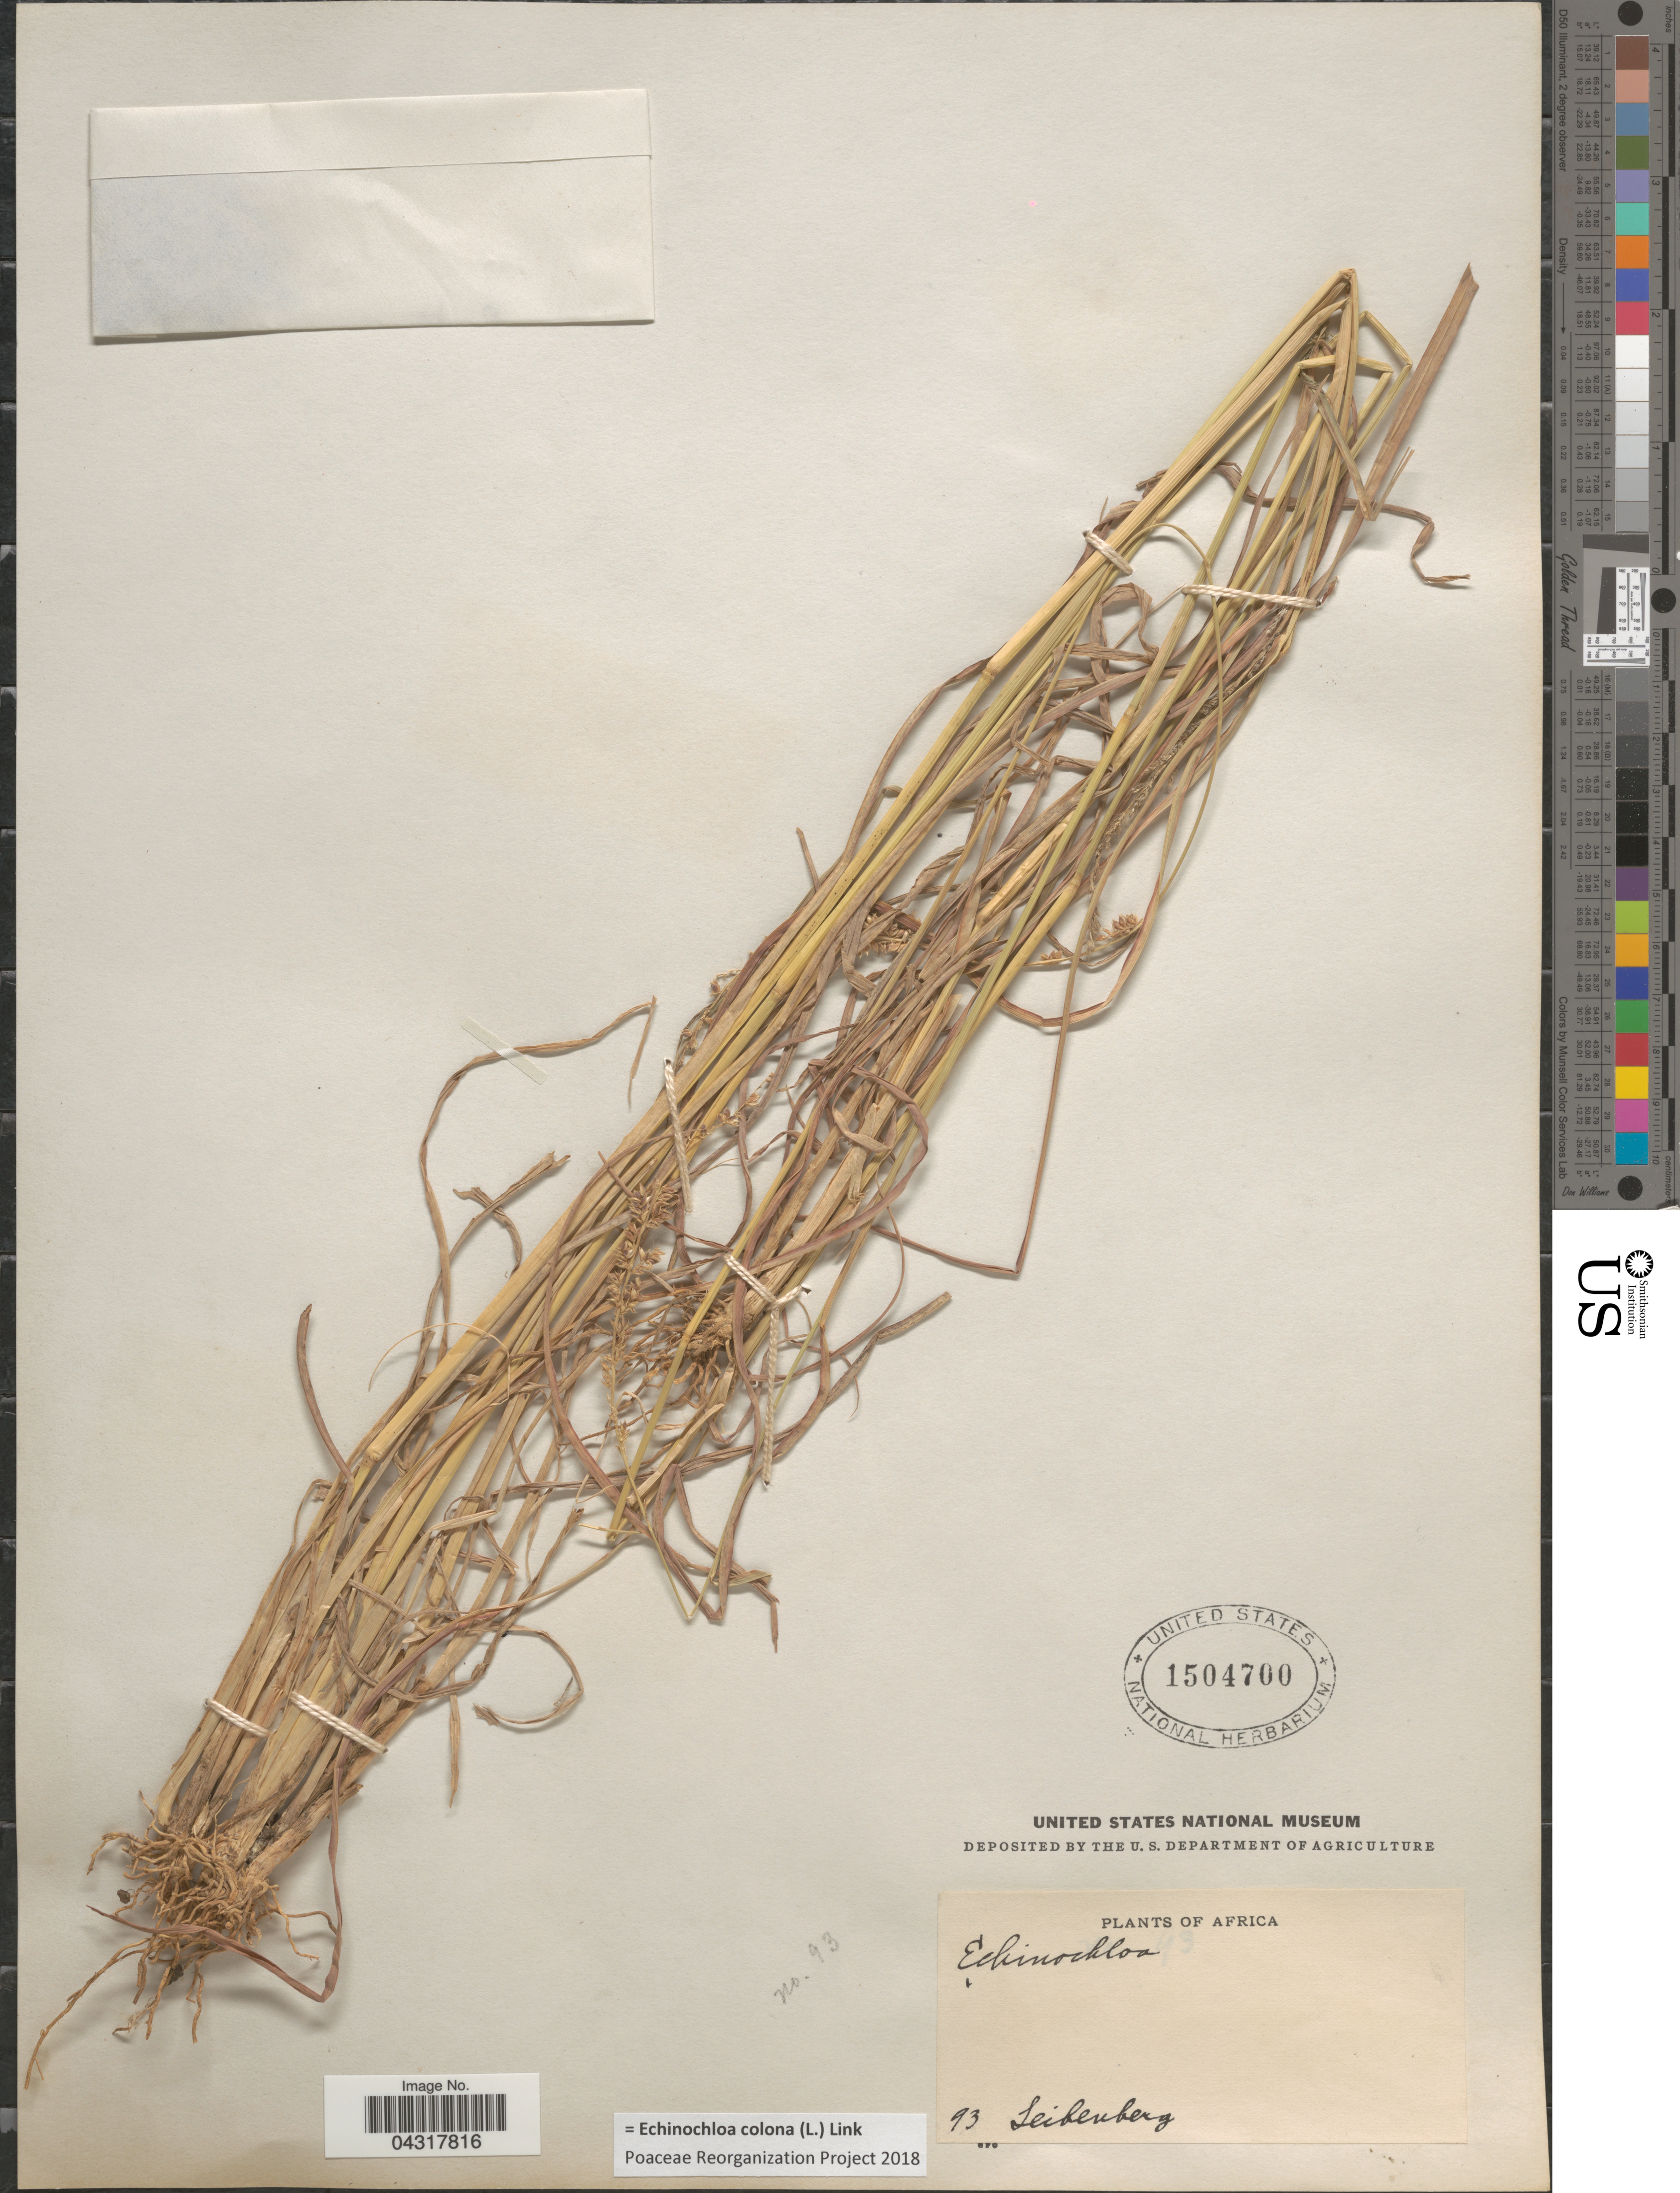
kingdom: Plantae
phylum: Tracheophyta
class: Liliopsida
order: Poales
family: Poaceae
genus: Echinochloa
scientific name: Echinochloa colona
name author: (L.) Link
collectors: Leibenberg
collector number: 93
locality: Africa.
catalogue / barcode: US 1504700